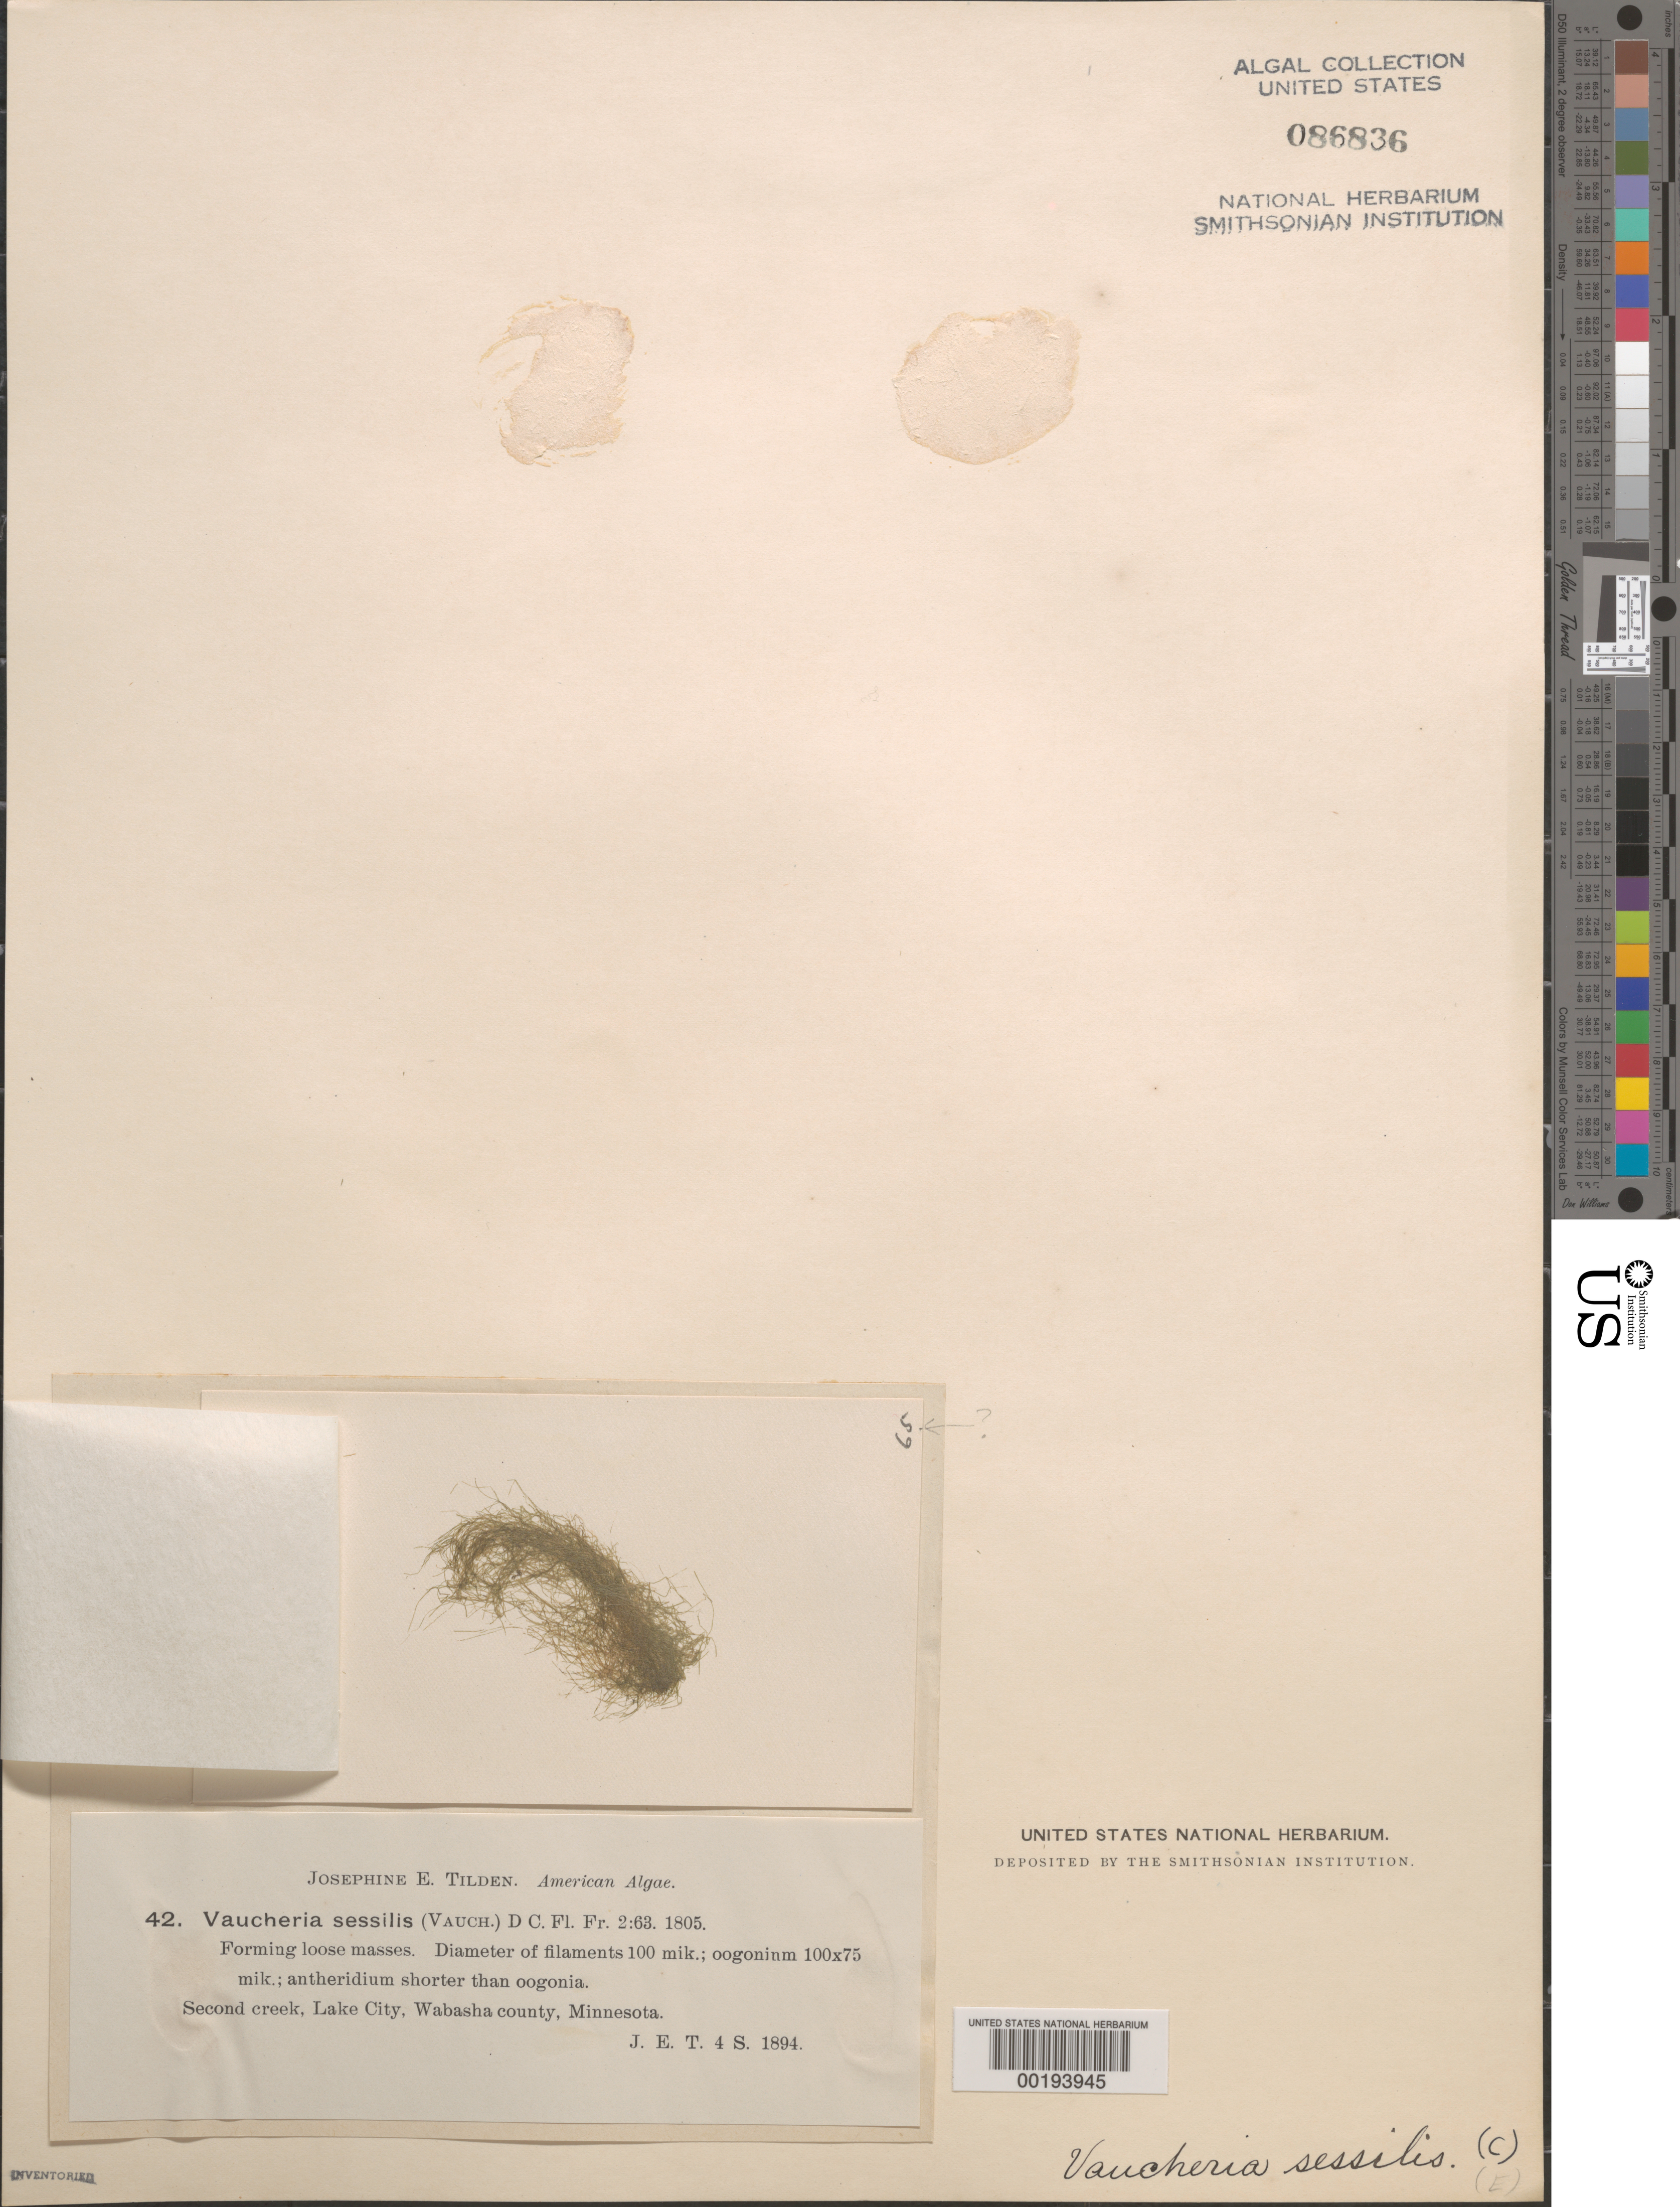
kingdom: Chromista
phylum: Ochrophyta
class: Xanthophyceae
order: Vaucheriales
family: Vaucheriaceae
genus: Vaucheria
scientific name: Vaucheria sessilis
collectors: J. E. Tilden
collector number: JET 42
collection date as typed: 04 Sep 1894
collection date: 1894-09-04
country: United States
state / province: Minnesota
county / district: Wabasha County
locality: Second Creek, Lake City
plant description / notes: Tilden, American Algae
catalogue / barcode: US 86836